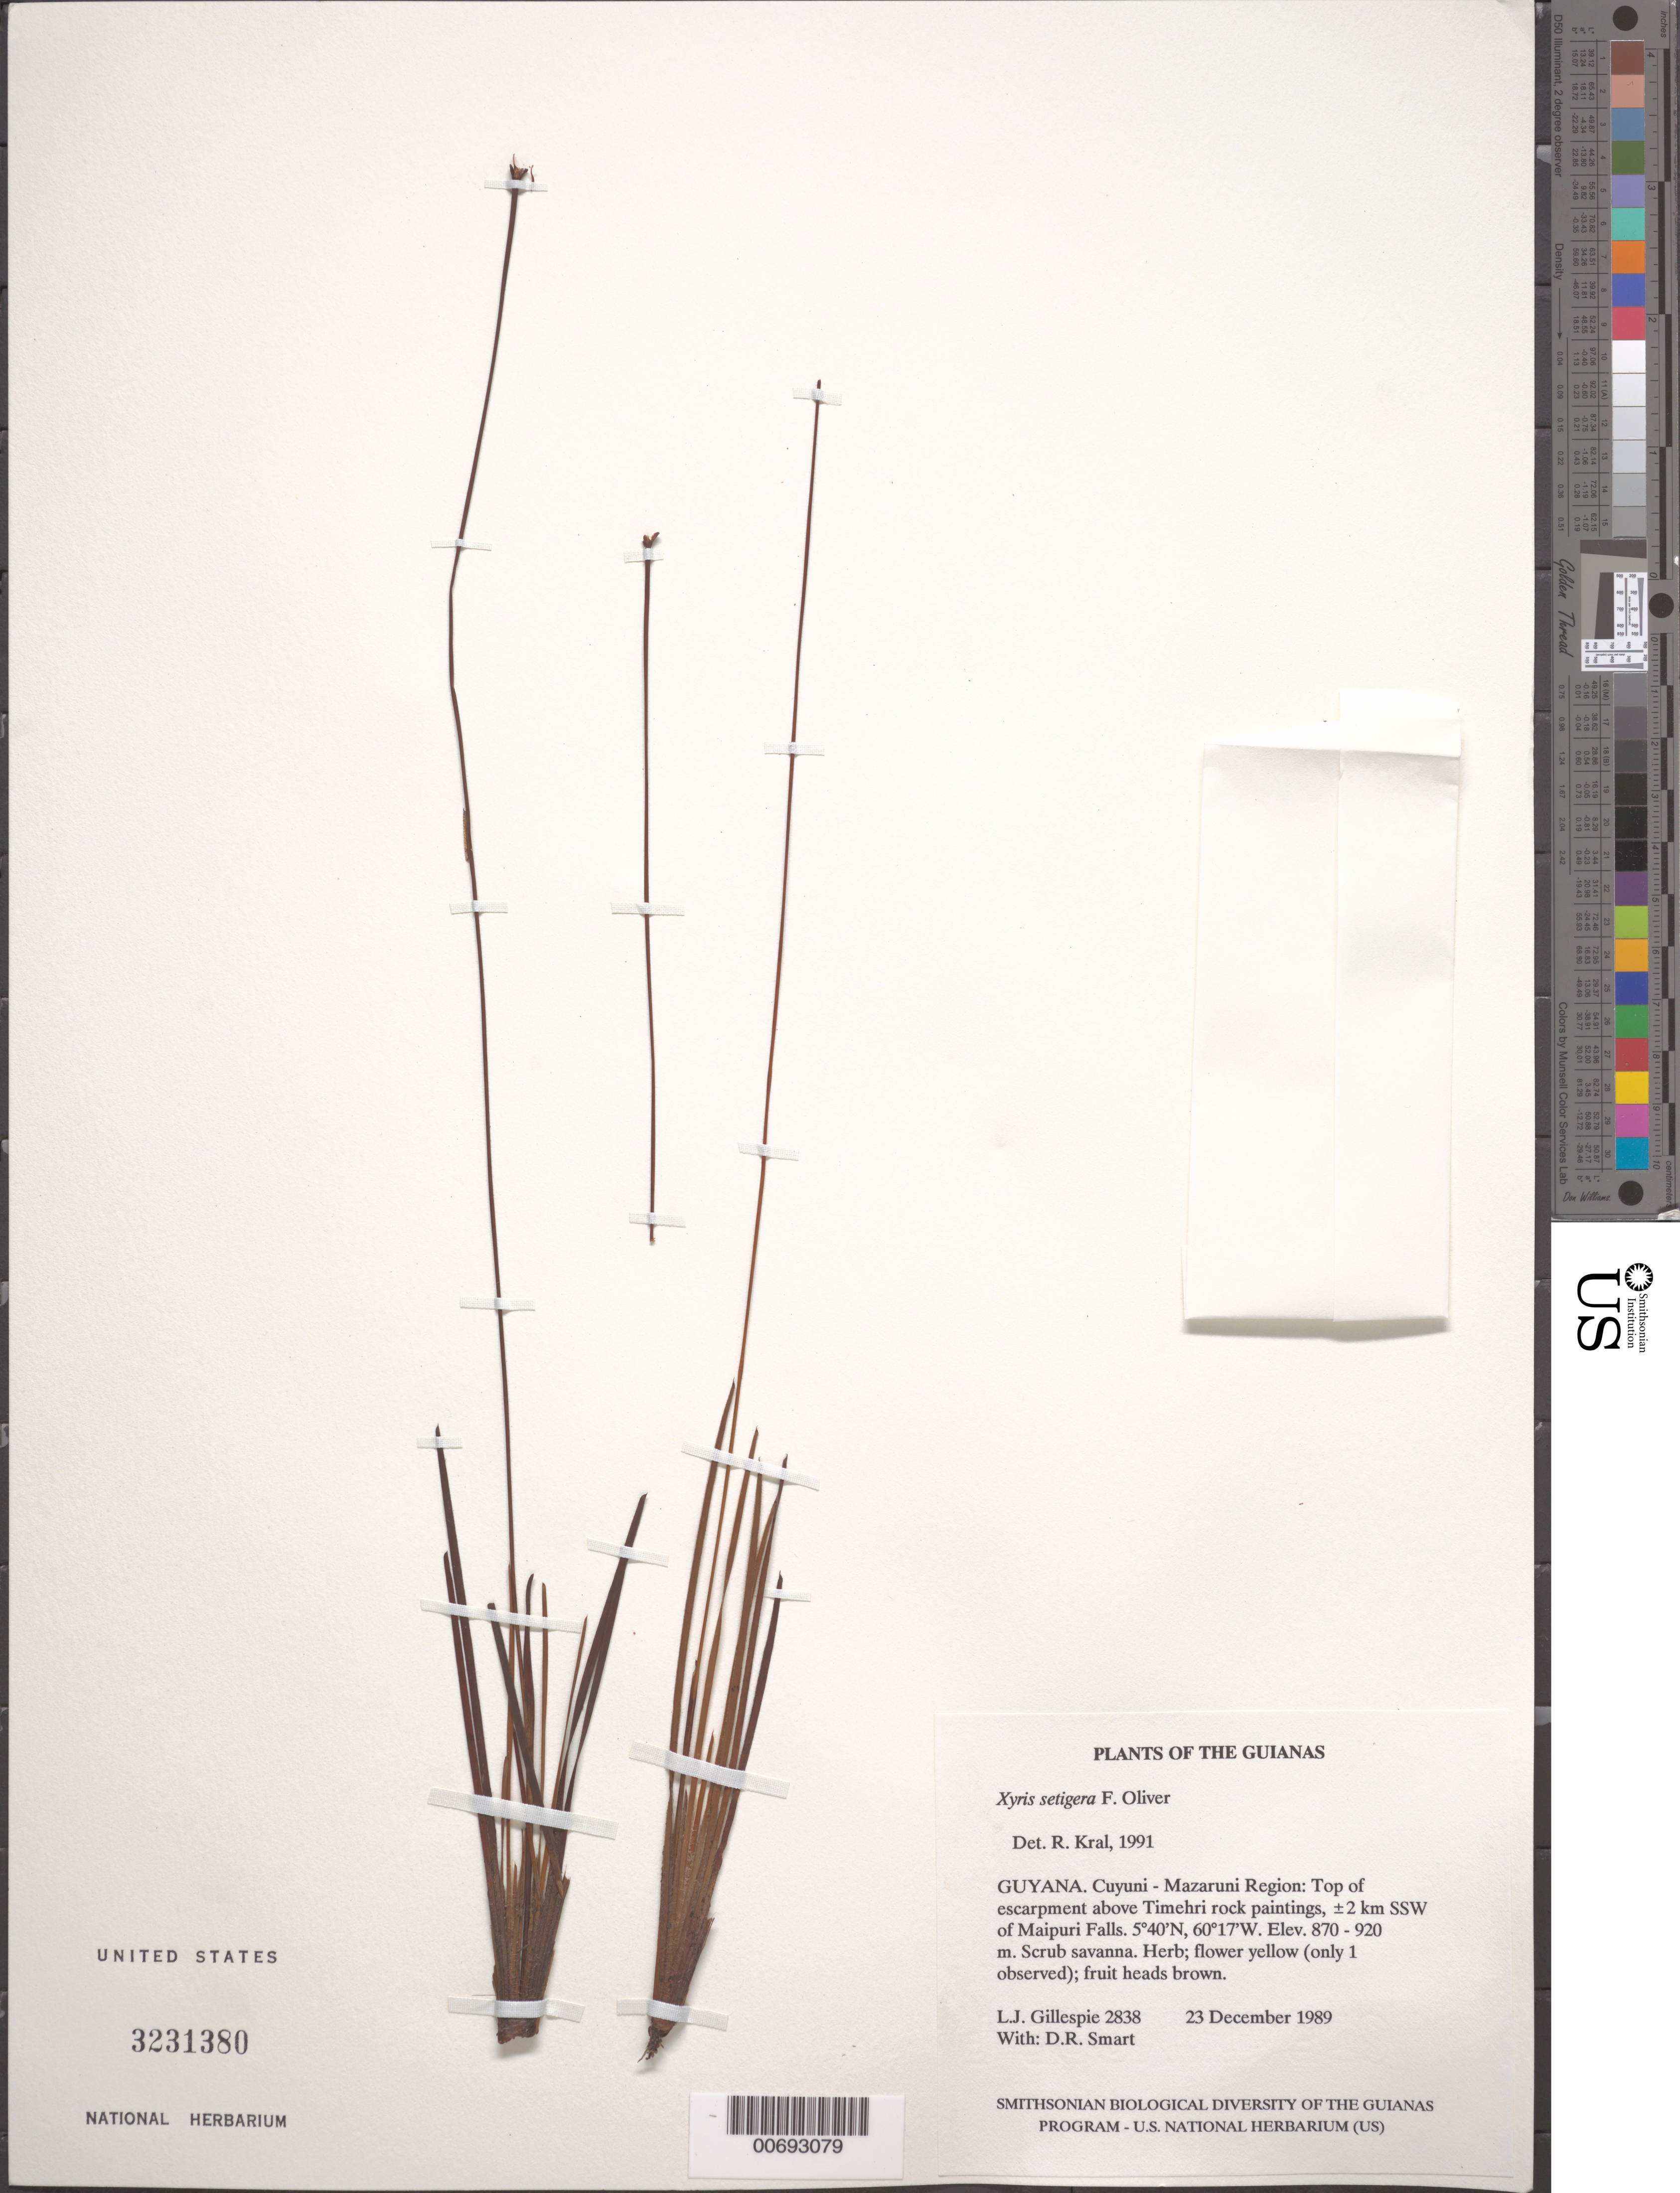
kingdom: Plantae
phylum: Tracheophyta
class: Liliopsida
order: Poales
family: Xyridaceae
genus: Xyris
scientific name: Xyris setigera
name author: Oliv.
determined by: Kral, Robert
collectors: L. J. Gillespie & D. R. Smart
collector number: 2838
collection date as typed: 23 December 1989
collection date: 1989-12-23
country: Guyana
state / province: Cuyuni-Mazaruni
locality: Top of escarpment above Timehri rock paintings, ±2 km SSW of Maipuri Falls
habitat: Scrub savanna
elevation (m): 870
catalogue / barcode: US 3231380